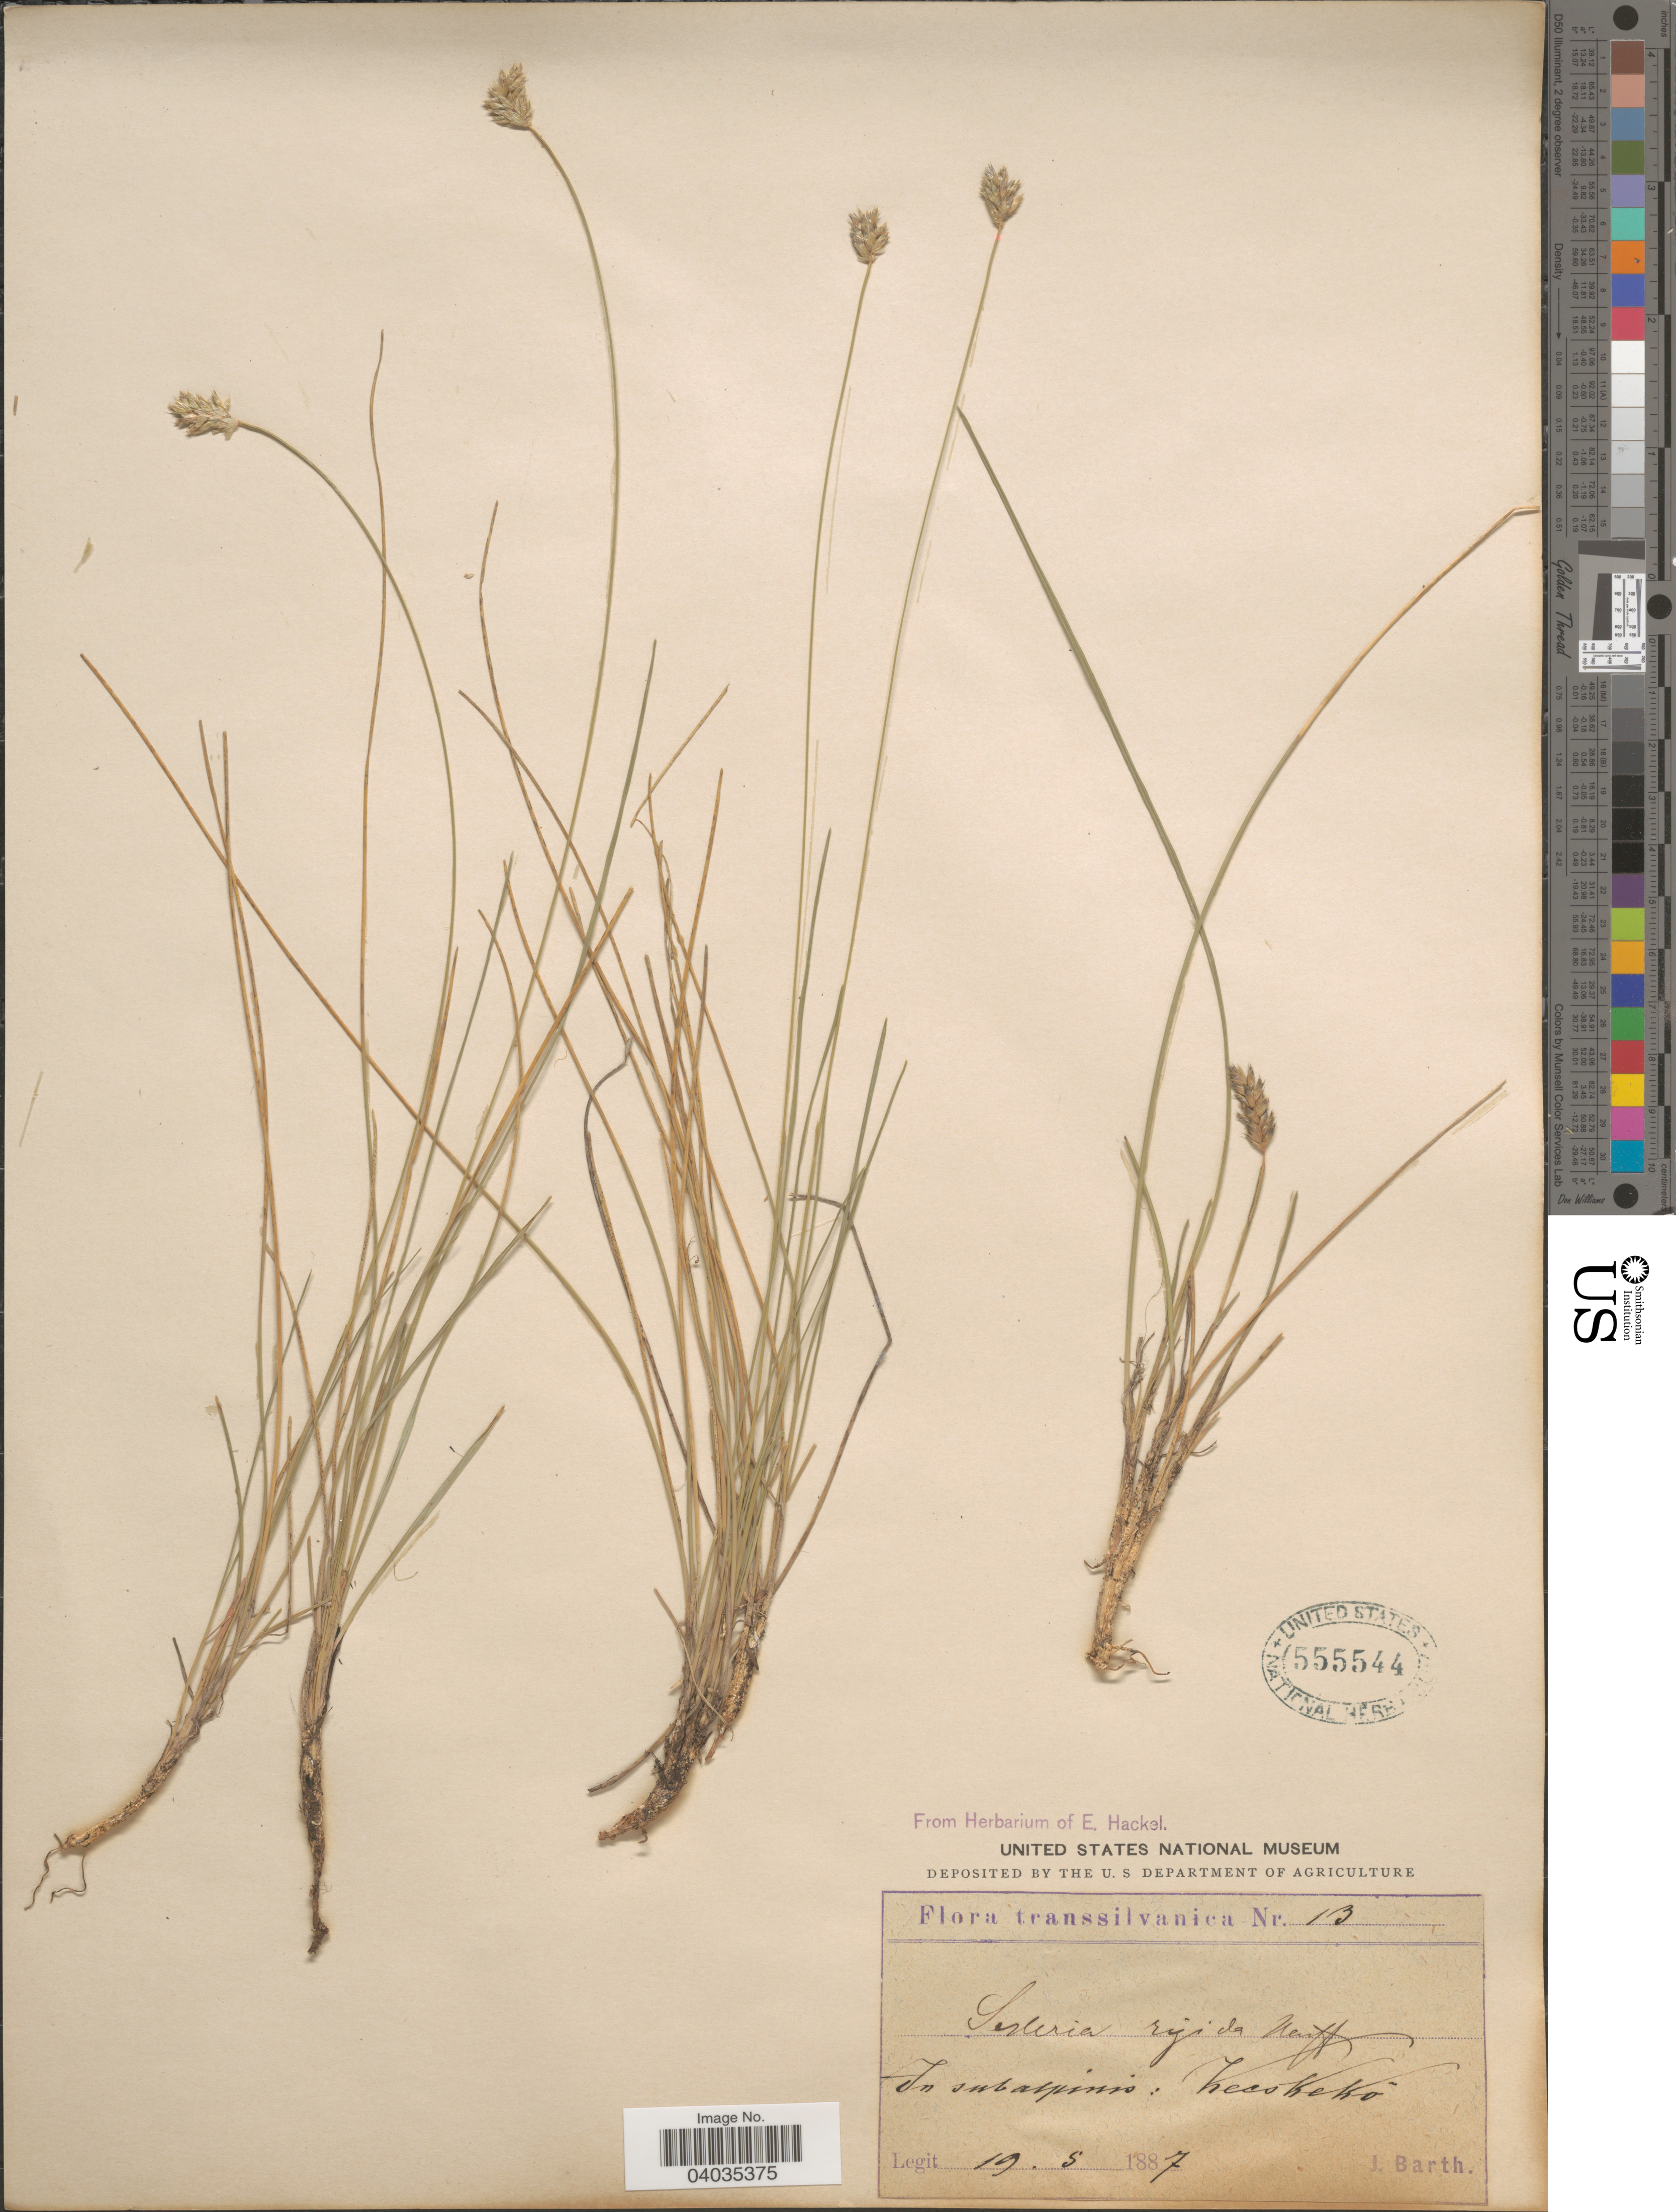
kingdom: Plantae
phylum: Tracheophyta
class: Liliopsida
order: Poales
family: Poaceae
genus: Sesleria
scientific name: Sesleria rigida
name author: Heuff. ex Rchb.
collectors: J. Barth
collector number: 13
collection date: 1887-05-19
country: Romania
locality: Transsilvanica. In subalpinis: KecoKeko.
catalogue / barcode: US 555544